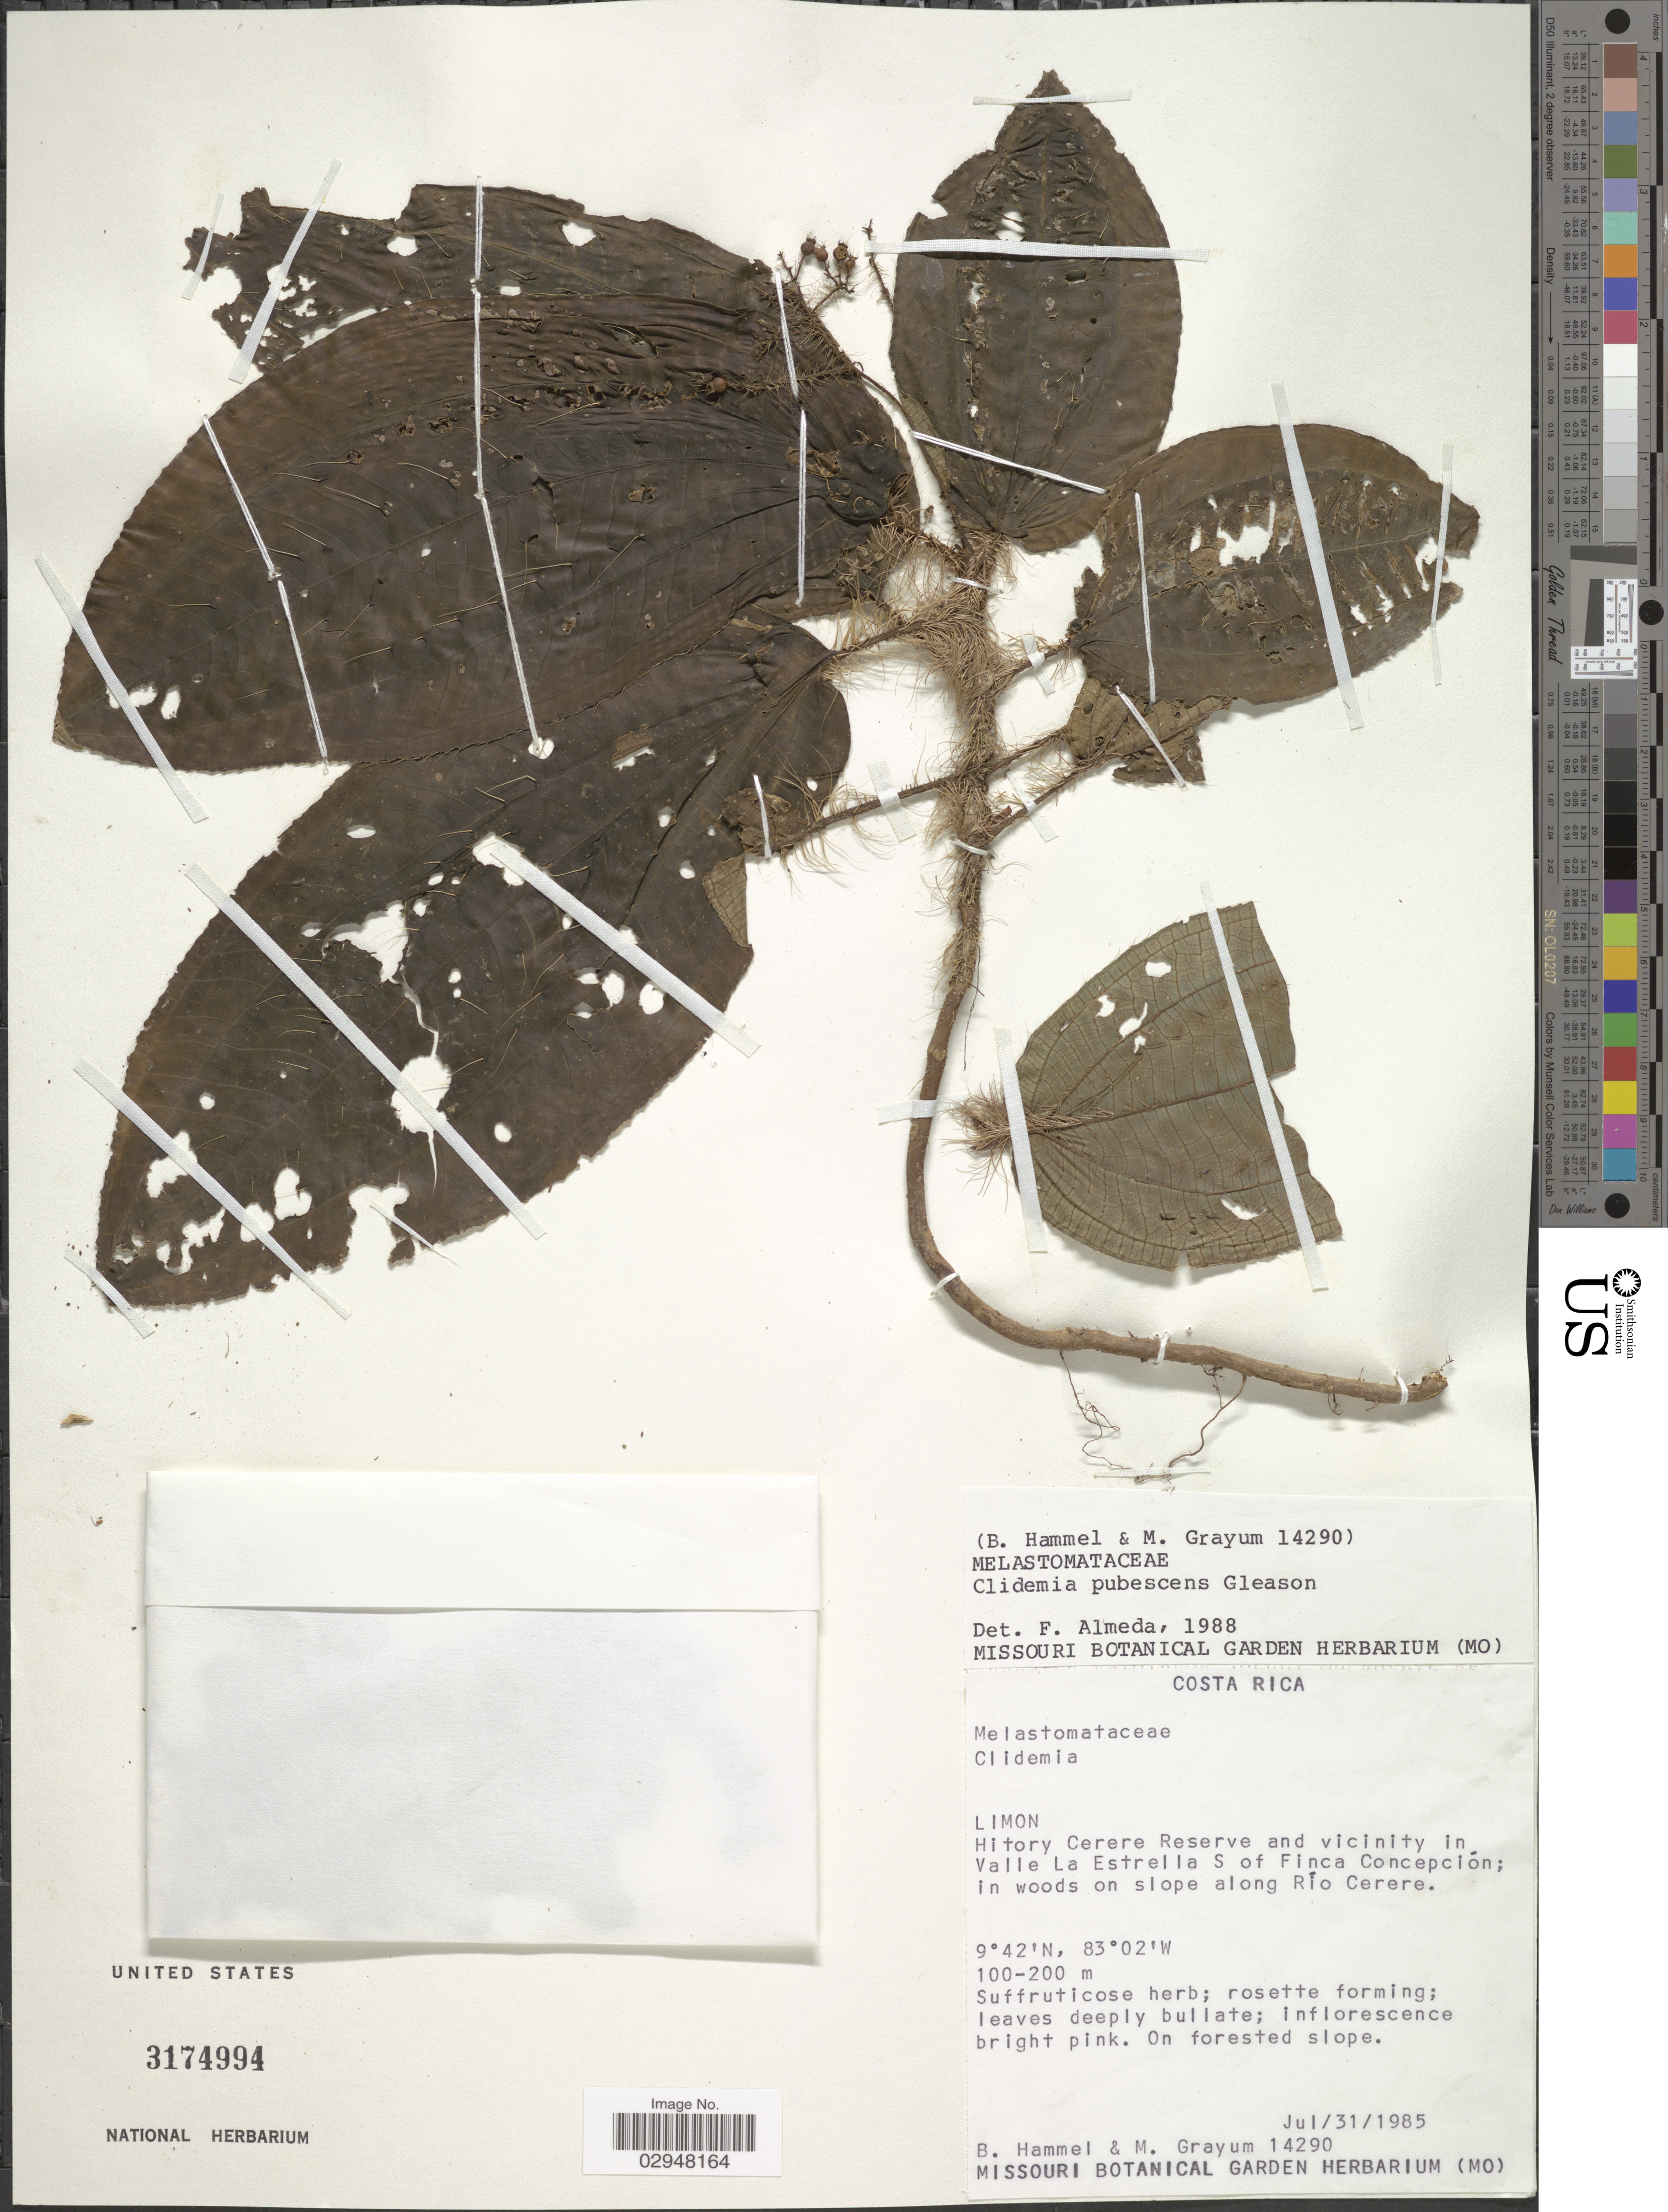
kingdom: Plantae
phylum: Tracheophyta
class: Magnoliopsida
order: Myrtales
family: Melastomataceae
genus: Clidemia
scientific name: Clidemia pubescens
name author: Gleason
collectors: B. Hammel & M. H. Grayum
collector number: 14290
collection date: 1985-07-31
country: Costa Rica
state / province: Limón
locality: Hitory Cerere Reserve and vicinity in Valle La Estrella S of Finca Concepción; in woods on slope along Río Cerere.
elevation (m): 100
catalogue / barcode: US 3174994